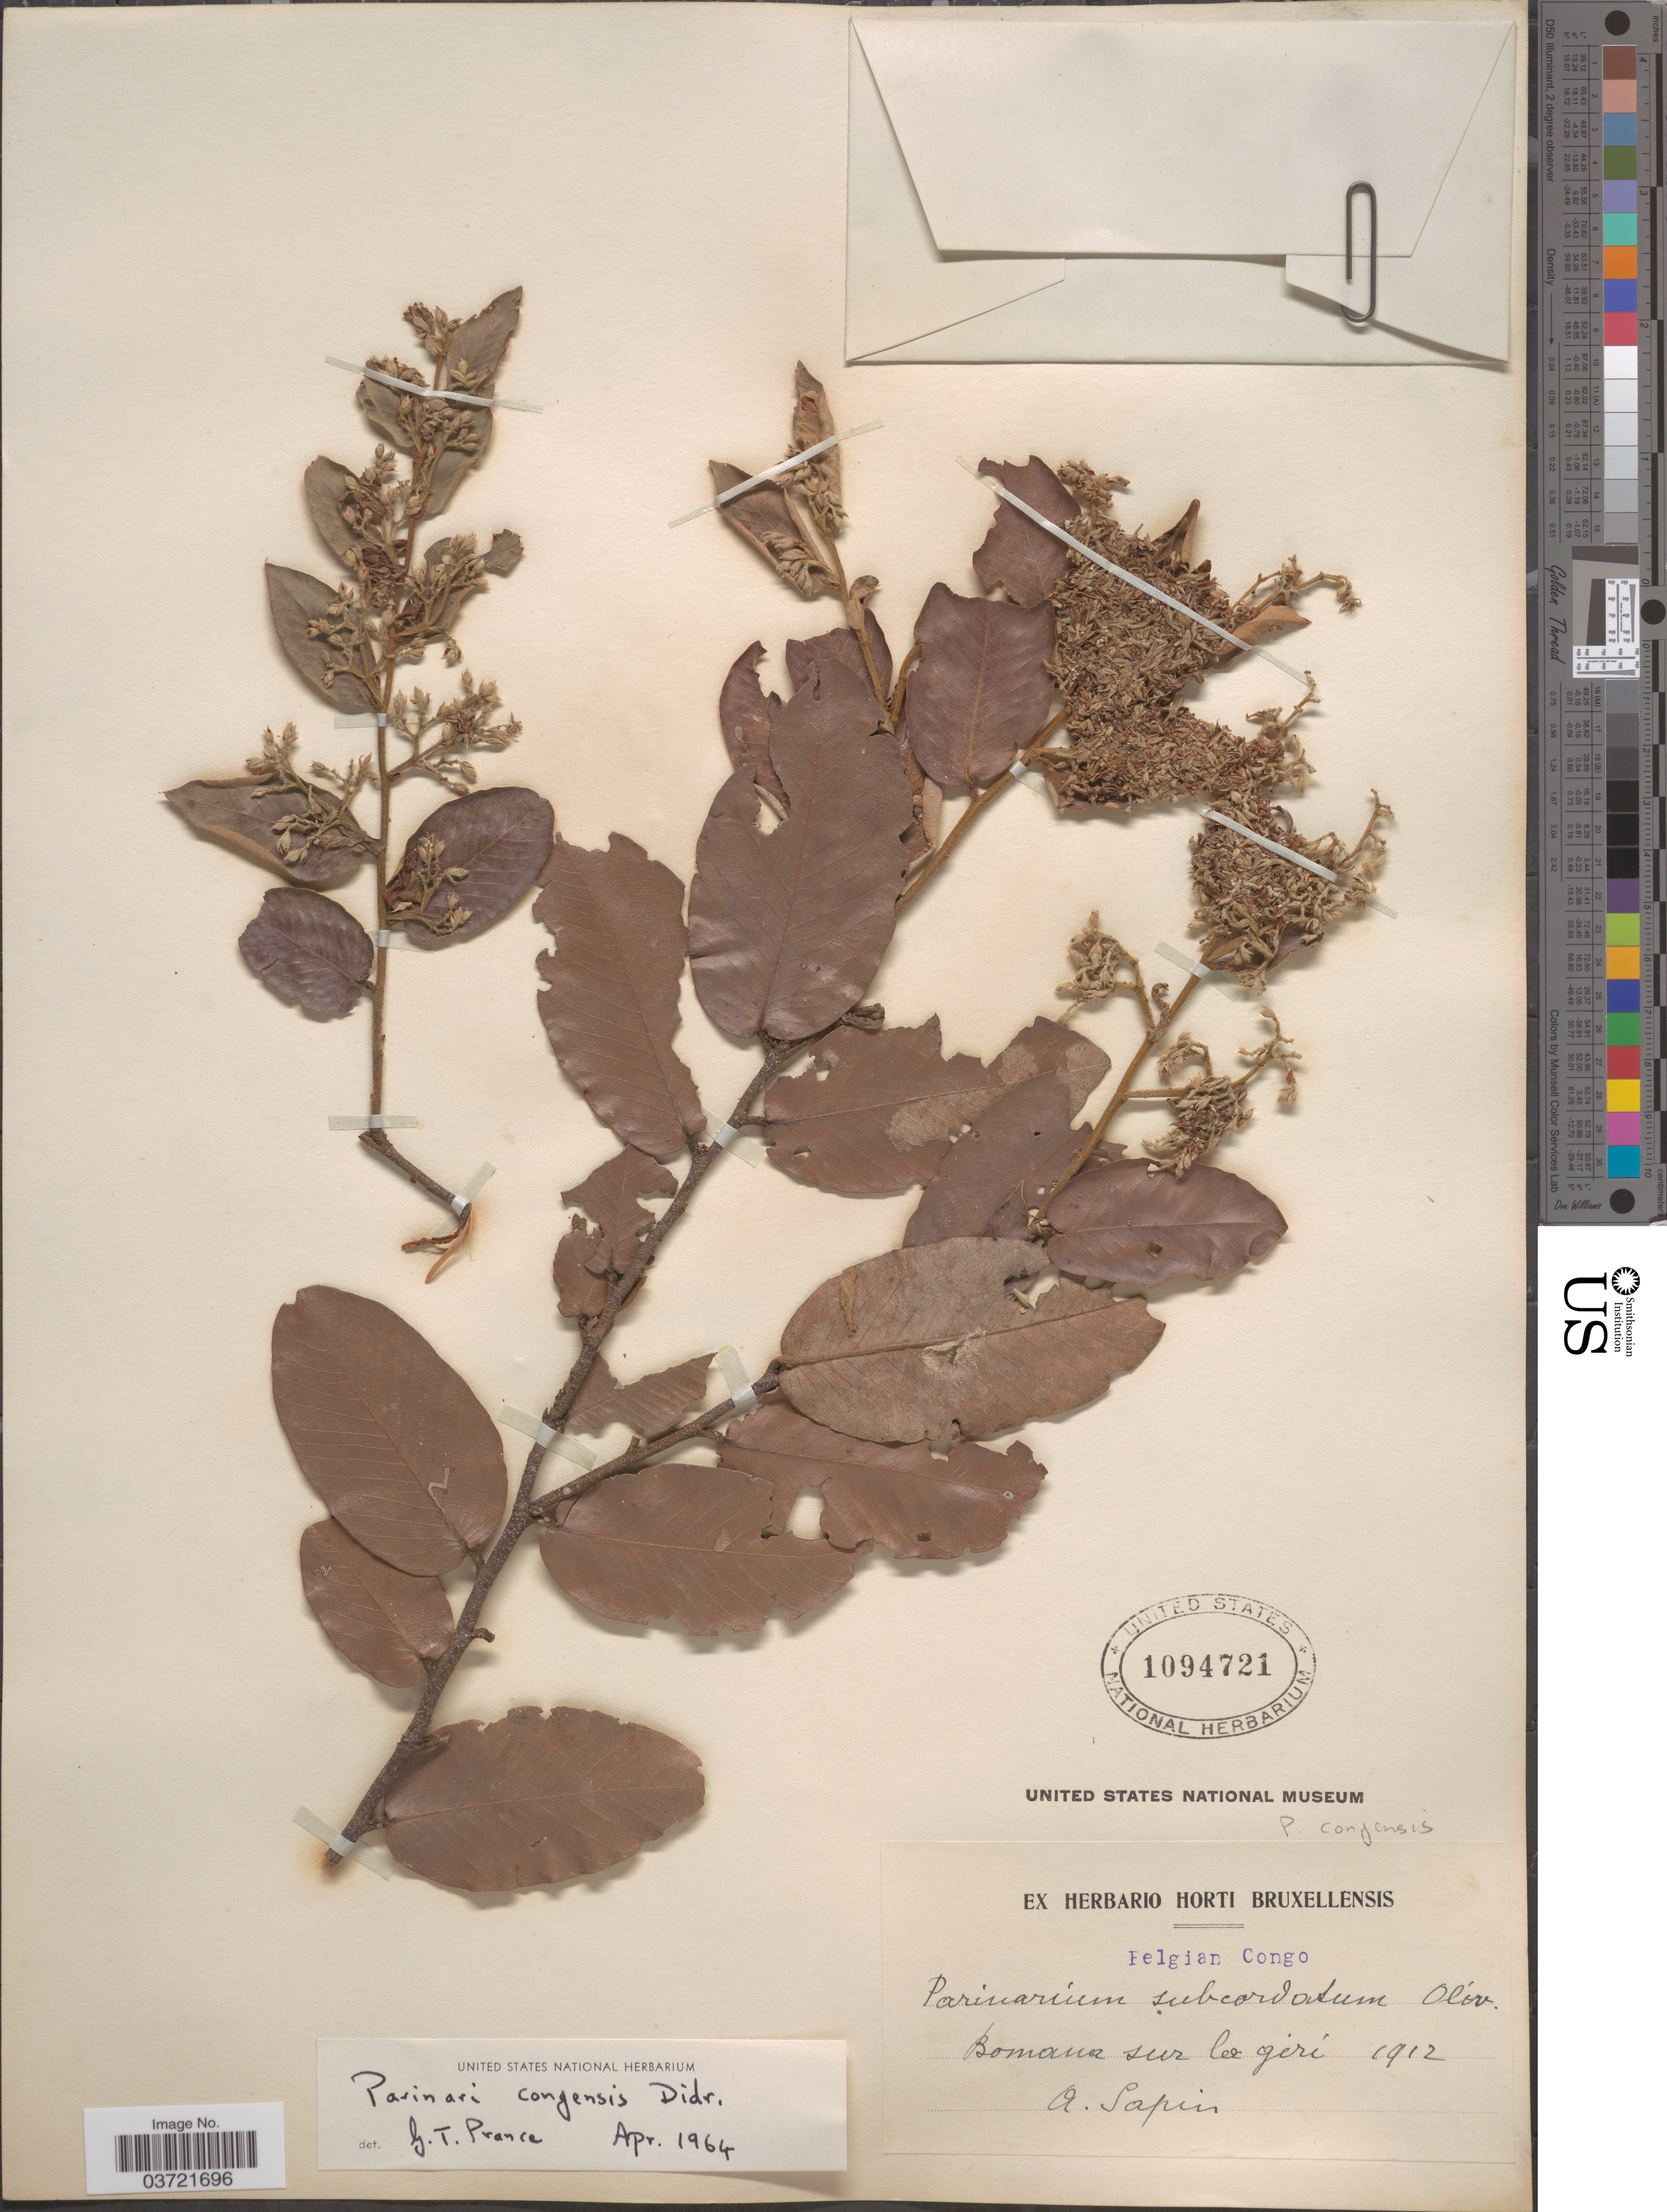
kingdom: Plantae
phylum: Tracheophyta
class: Magnoliopsida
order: Malpighiales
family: Chrysobalanaceae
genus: Parinari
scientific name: Parinari congensis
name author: Didr.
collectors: A. Sapin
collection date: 1912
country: Congo, Democratic Republic of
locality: Belgian Congo. Bomana sur la girí.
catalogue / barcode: US 1094721